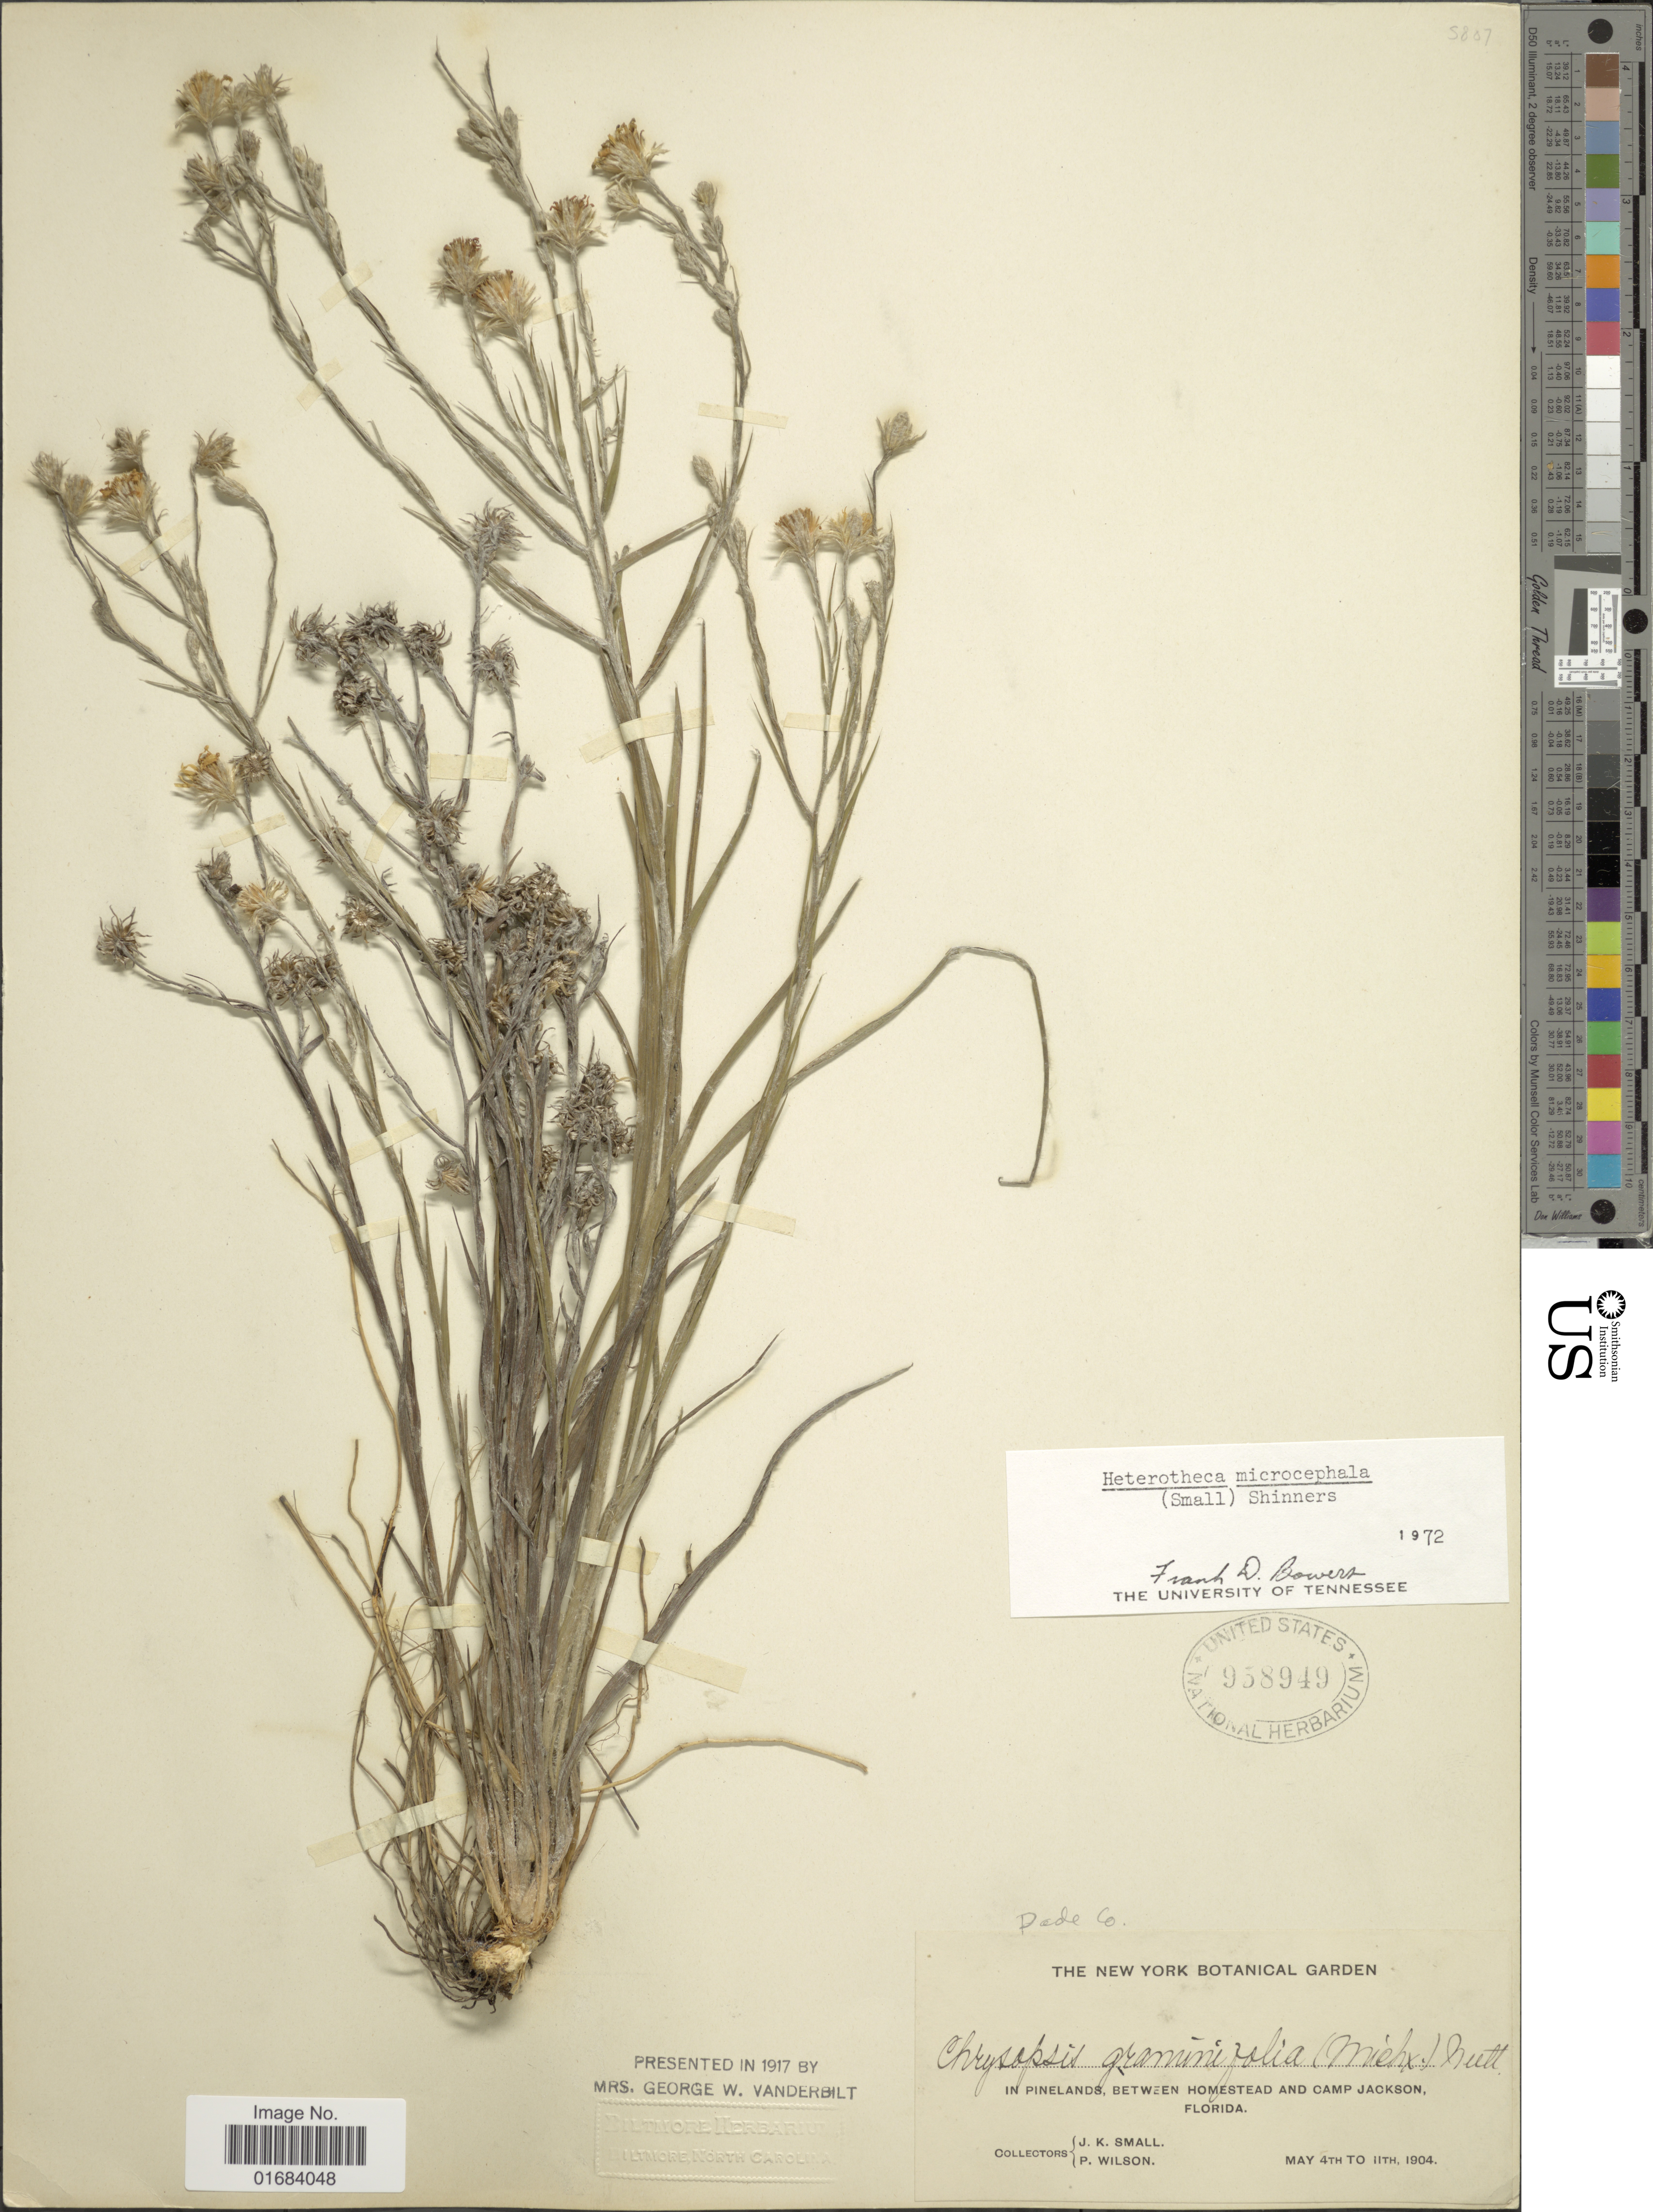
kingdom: Plantae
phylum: Tracheophyta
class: Magnoliopsida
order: Asterales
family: Asteraceae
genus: Pityopsis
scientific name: Pityopsis microcephala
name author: Small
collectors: J. K. Small & P. Wilson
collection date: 1904-05-04/1904-05-11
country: United States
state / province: Florida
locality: In Pinelands, between Homestead and Camp Jackson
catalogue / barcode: US 958949